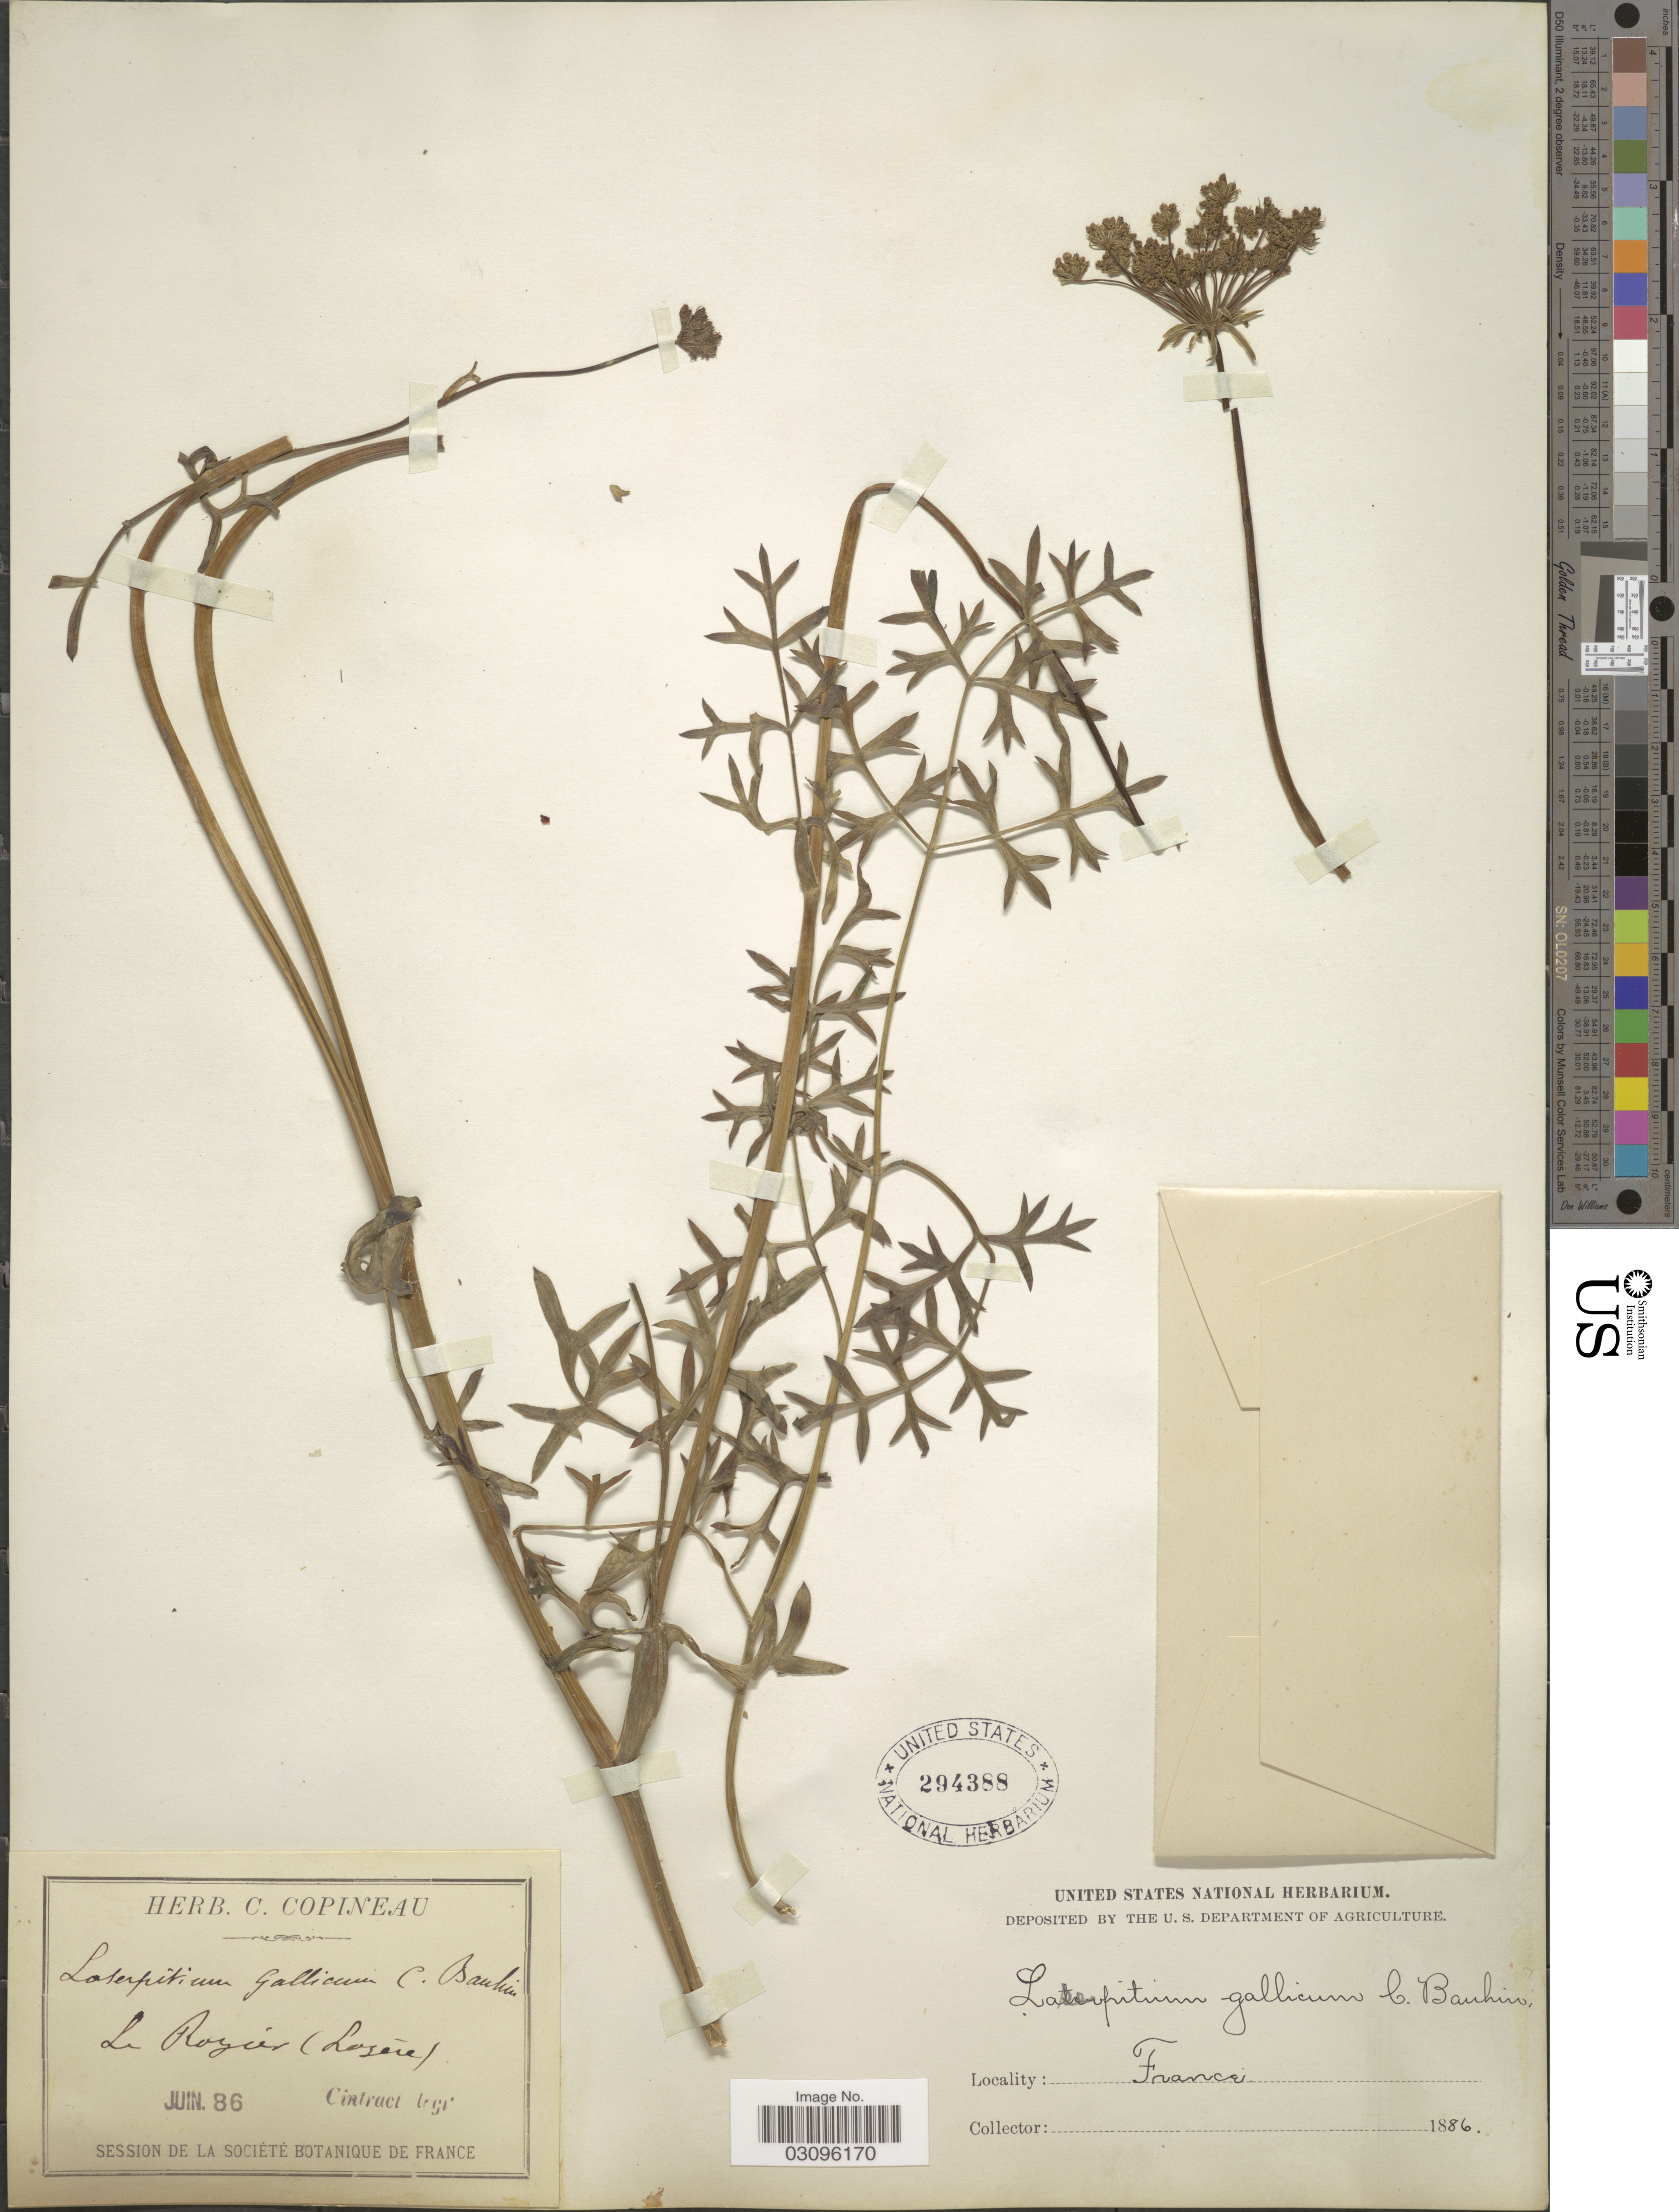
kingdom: Plantae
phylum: Tracheophyta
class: Magnoliopsida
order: Apiales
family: Apiaceae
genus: Laserpitium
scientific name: Laserpitium gallicum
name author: L.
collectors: Cintract, --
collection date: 1886-06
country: France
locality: La Royier (Lozere).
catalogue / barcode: US 294388